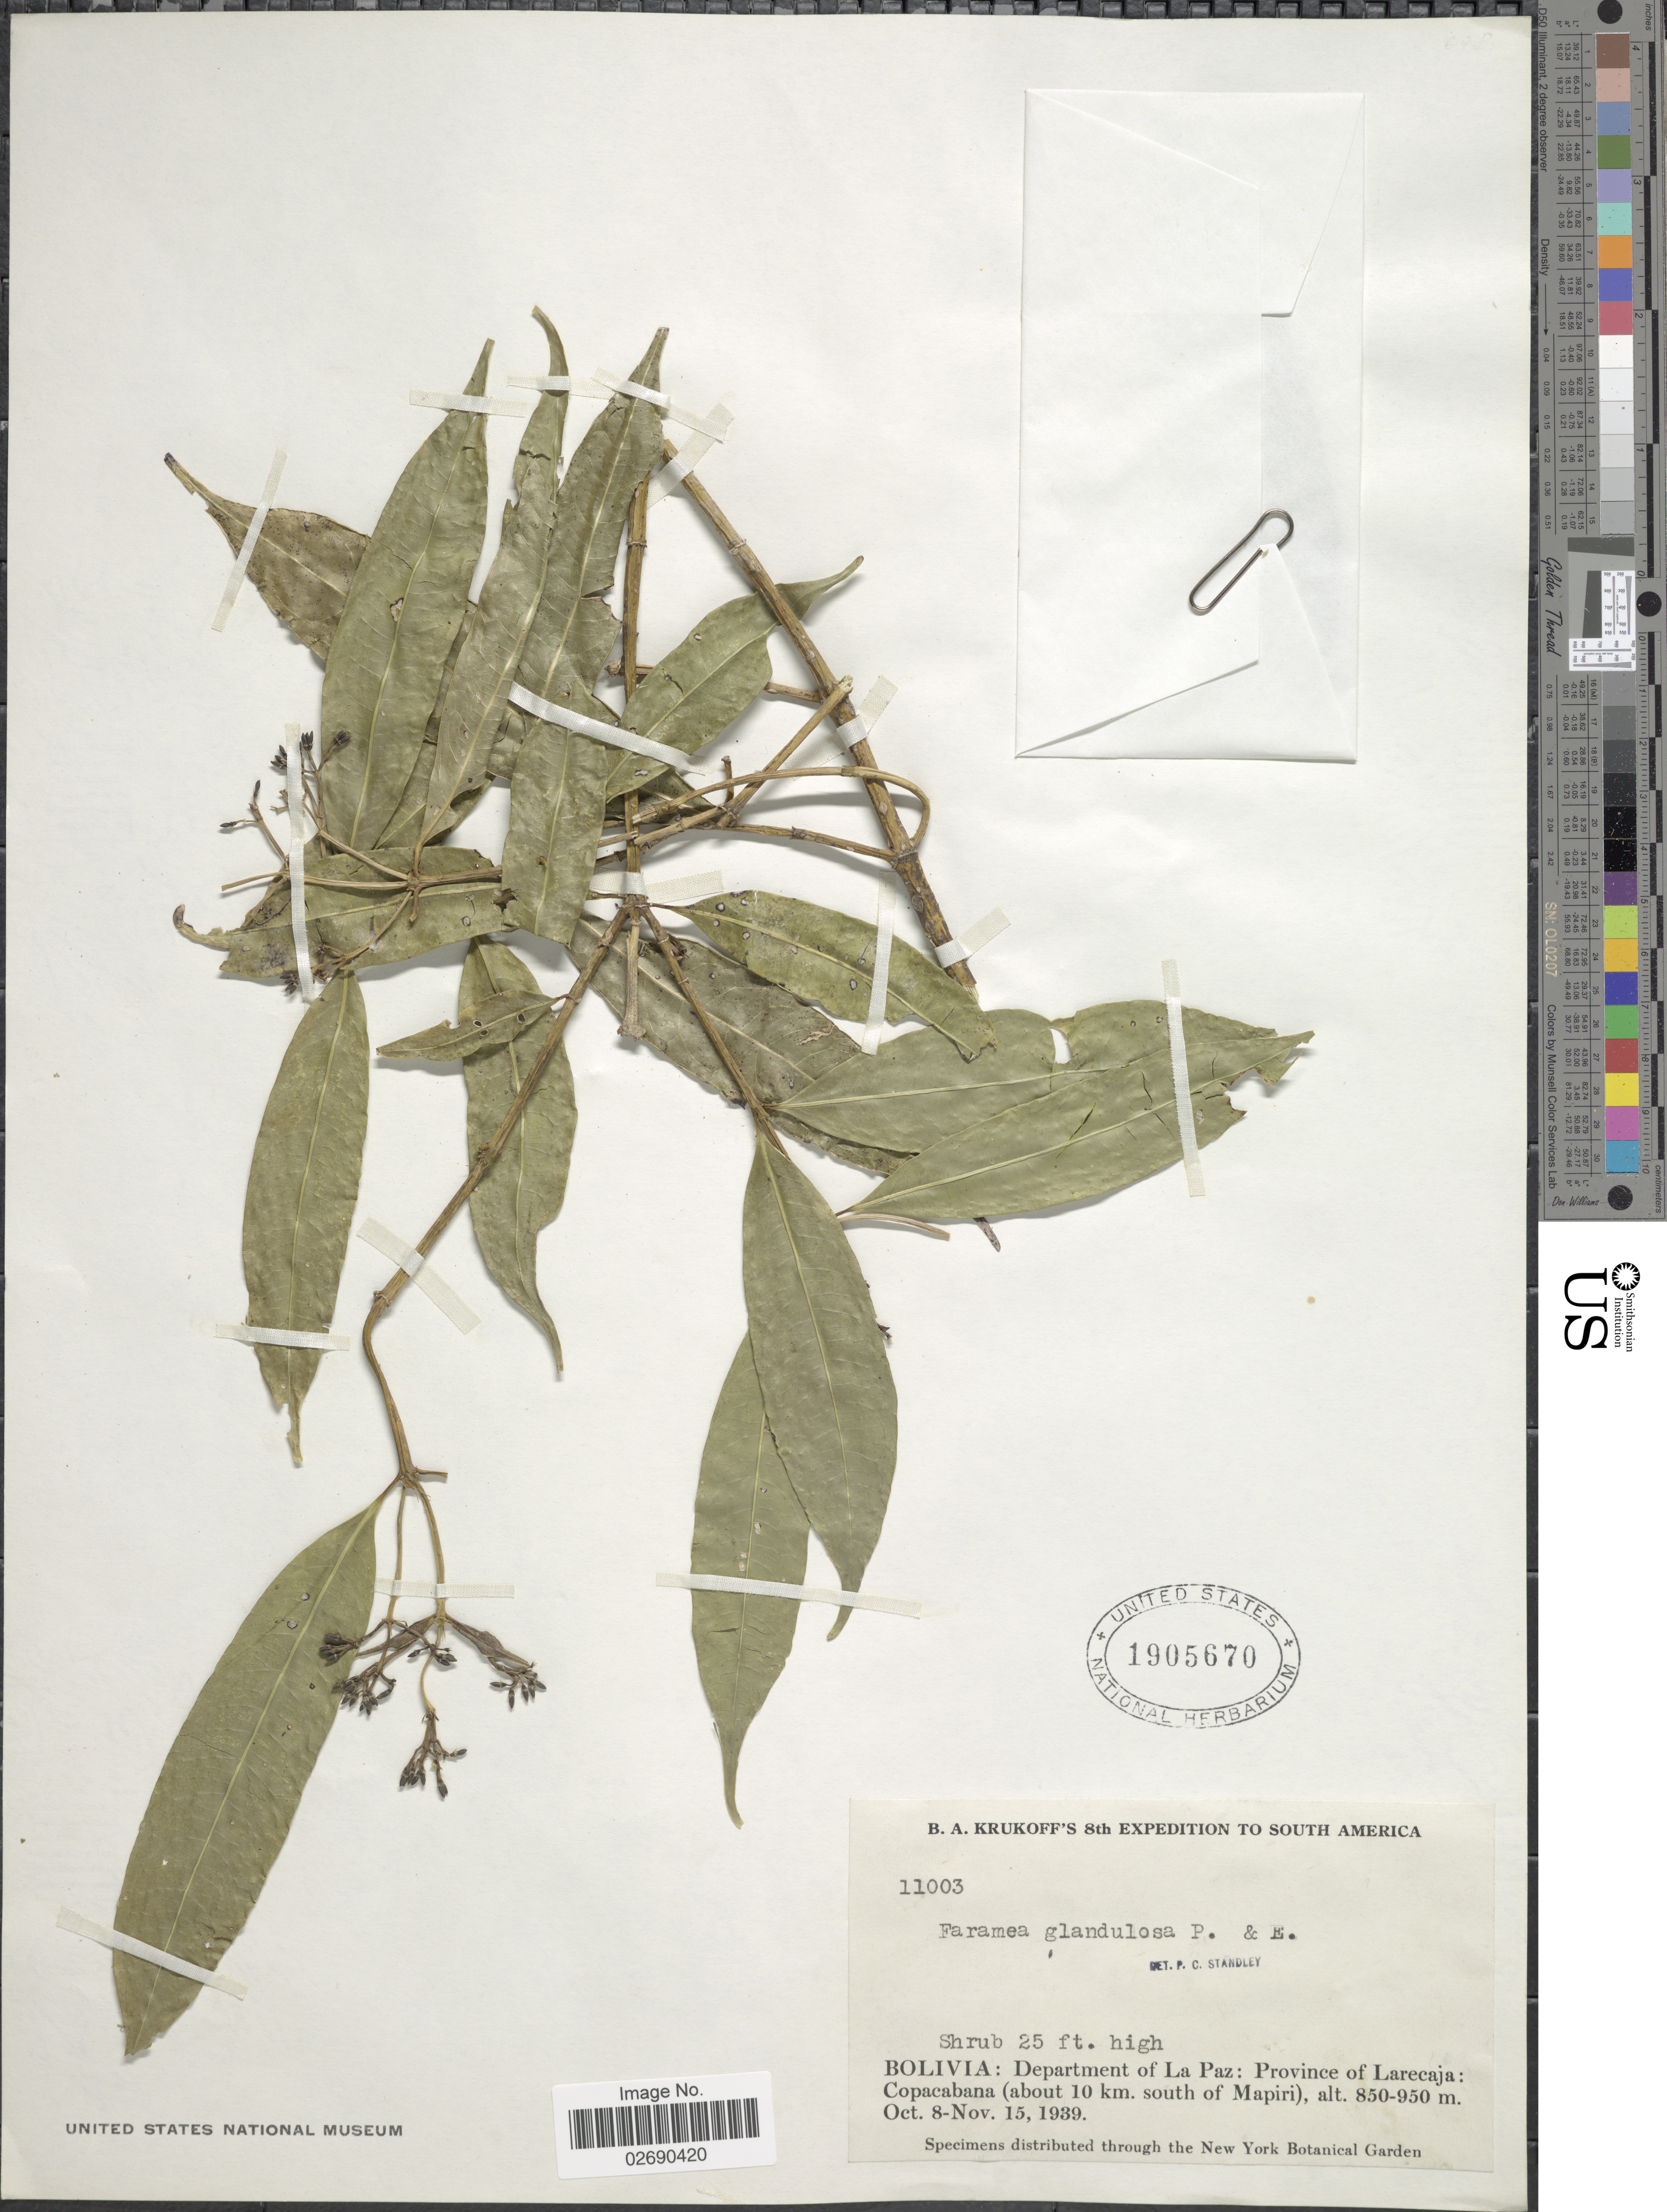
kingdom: Plantae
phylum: Tracheophyta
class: Magnoliopsida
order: Gentianales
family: Rubiaceae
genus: Faramea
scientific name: Faramea glandulosa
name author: Poepp.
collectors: B. A. Krukoff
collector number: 11003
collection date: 1939-10-08/1939-11-15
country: Bolivia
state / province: La Paz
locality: Department of La Paz: Province of Larecaja: Copacabana (about 10 km. south of Mapiri).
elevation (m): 850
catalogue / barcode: US 1905670